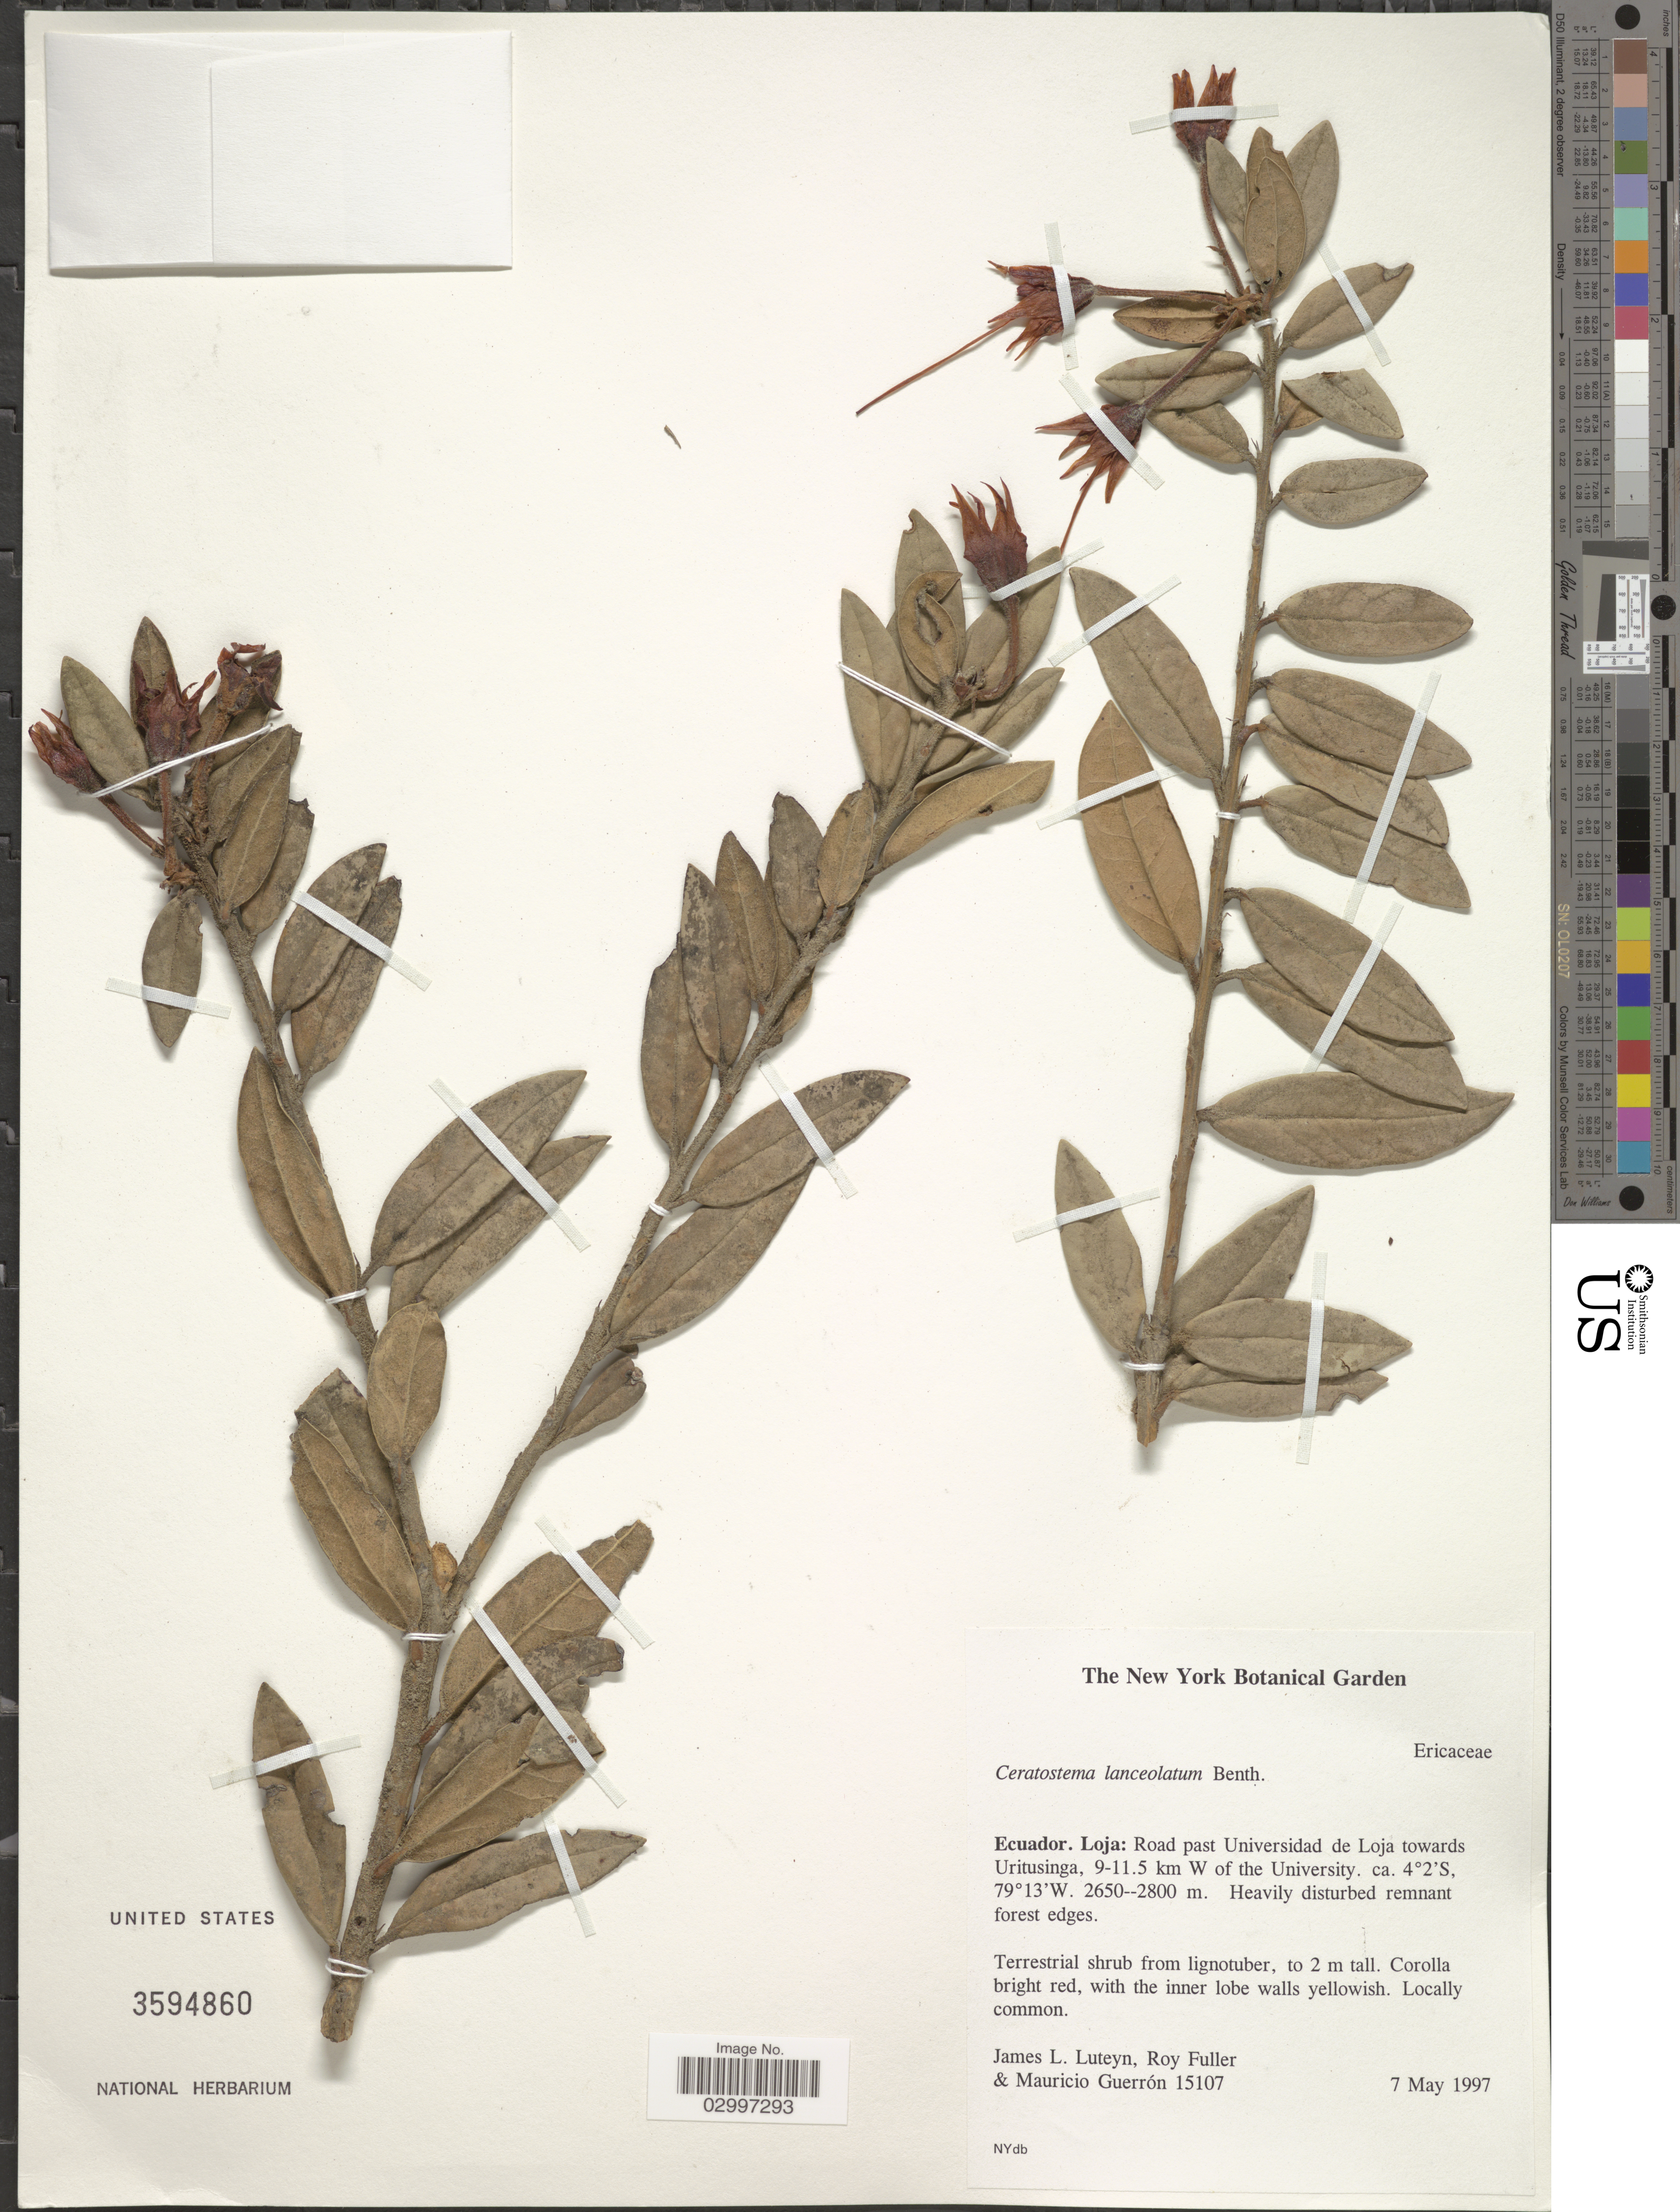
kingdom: Plantae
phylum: Tracheophyta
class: Magnoliopsida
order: Ericales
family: Ericaceae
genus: Ceratostema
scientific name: Ceratostema lanceolatum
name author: Benth.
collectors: J. Luteyn, R. Fuller & M. Guerron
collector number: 15107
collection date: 1997-05-07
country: Ecuador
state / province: Loja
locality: Road past Universidad de Loja towards Uritusinga, 9-11.5 km W of the University.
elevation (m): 2650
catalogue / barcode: US 3594860